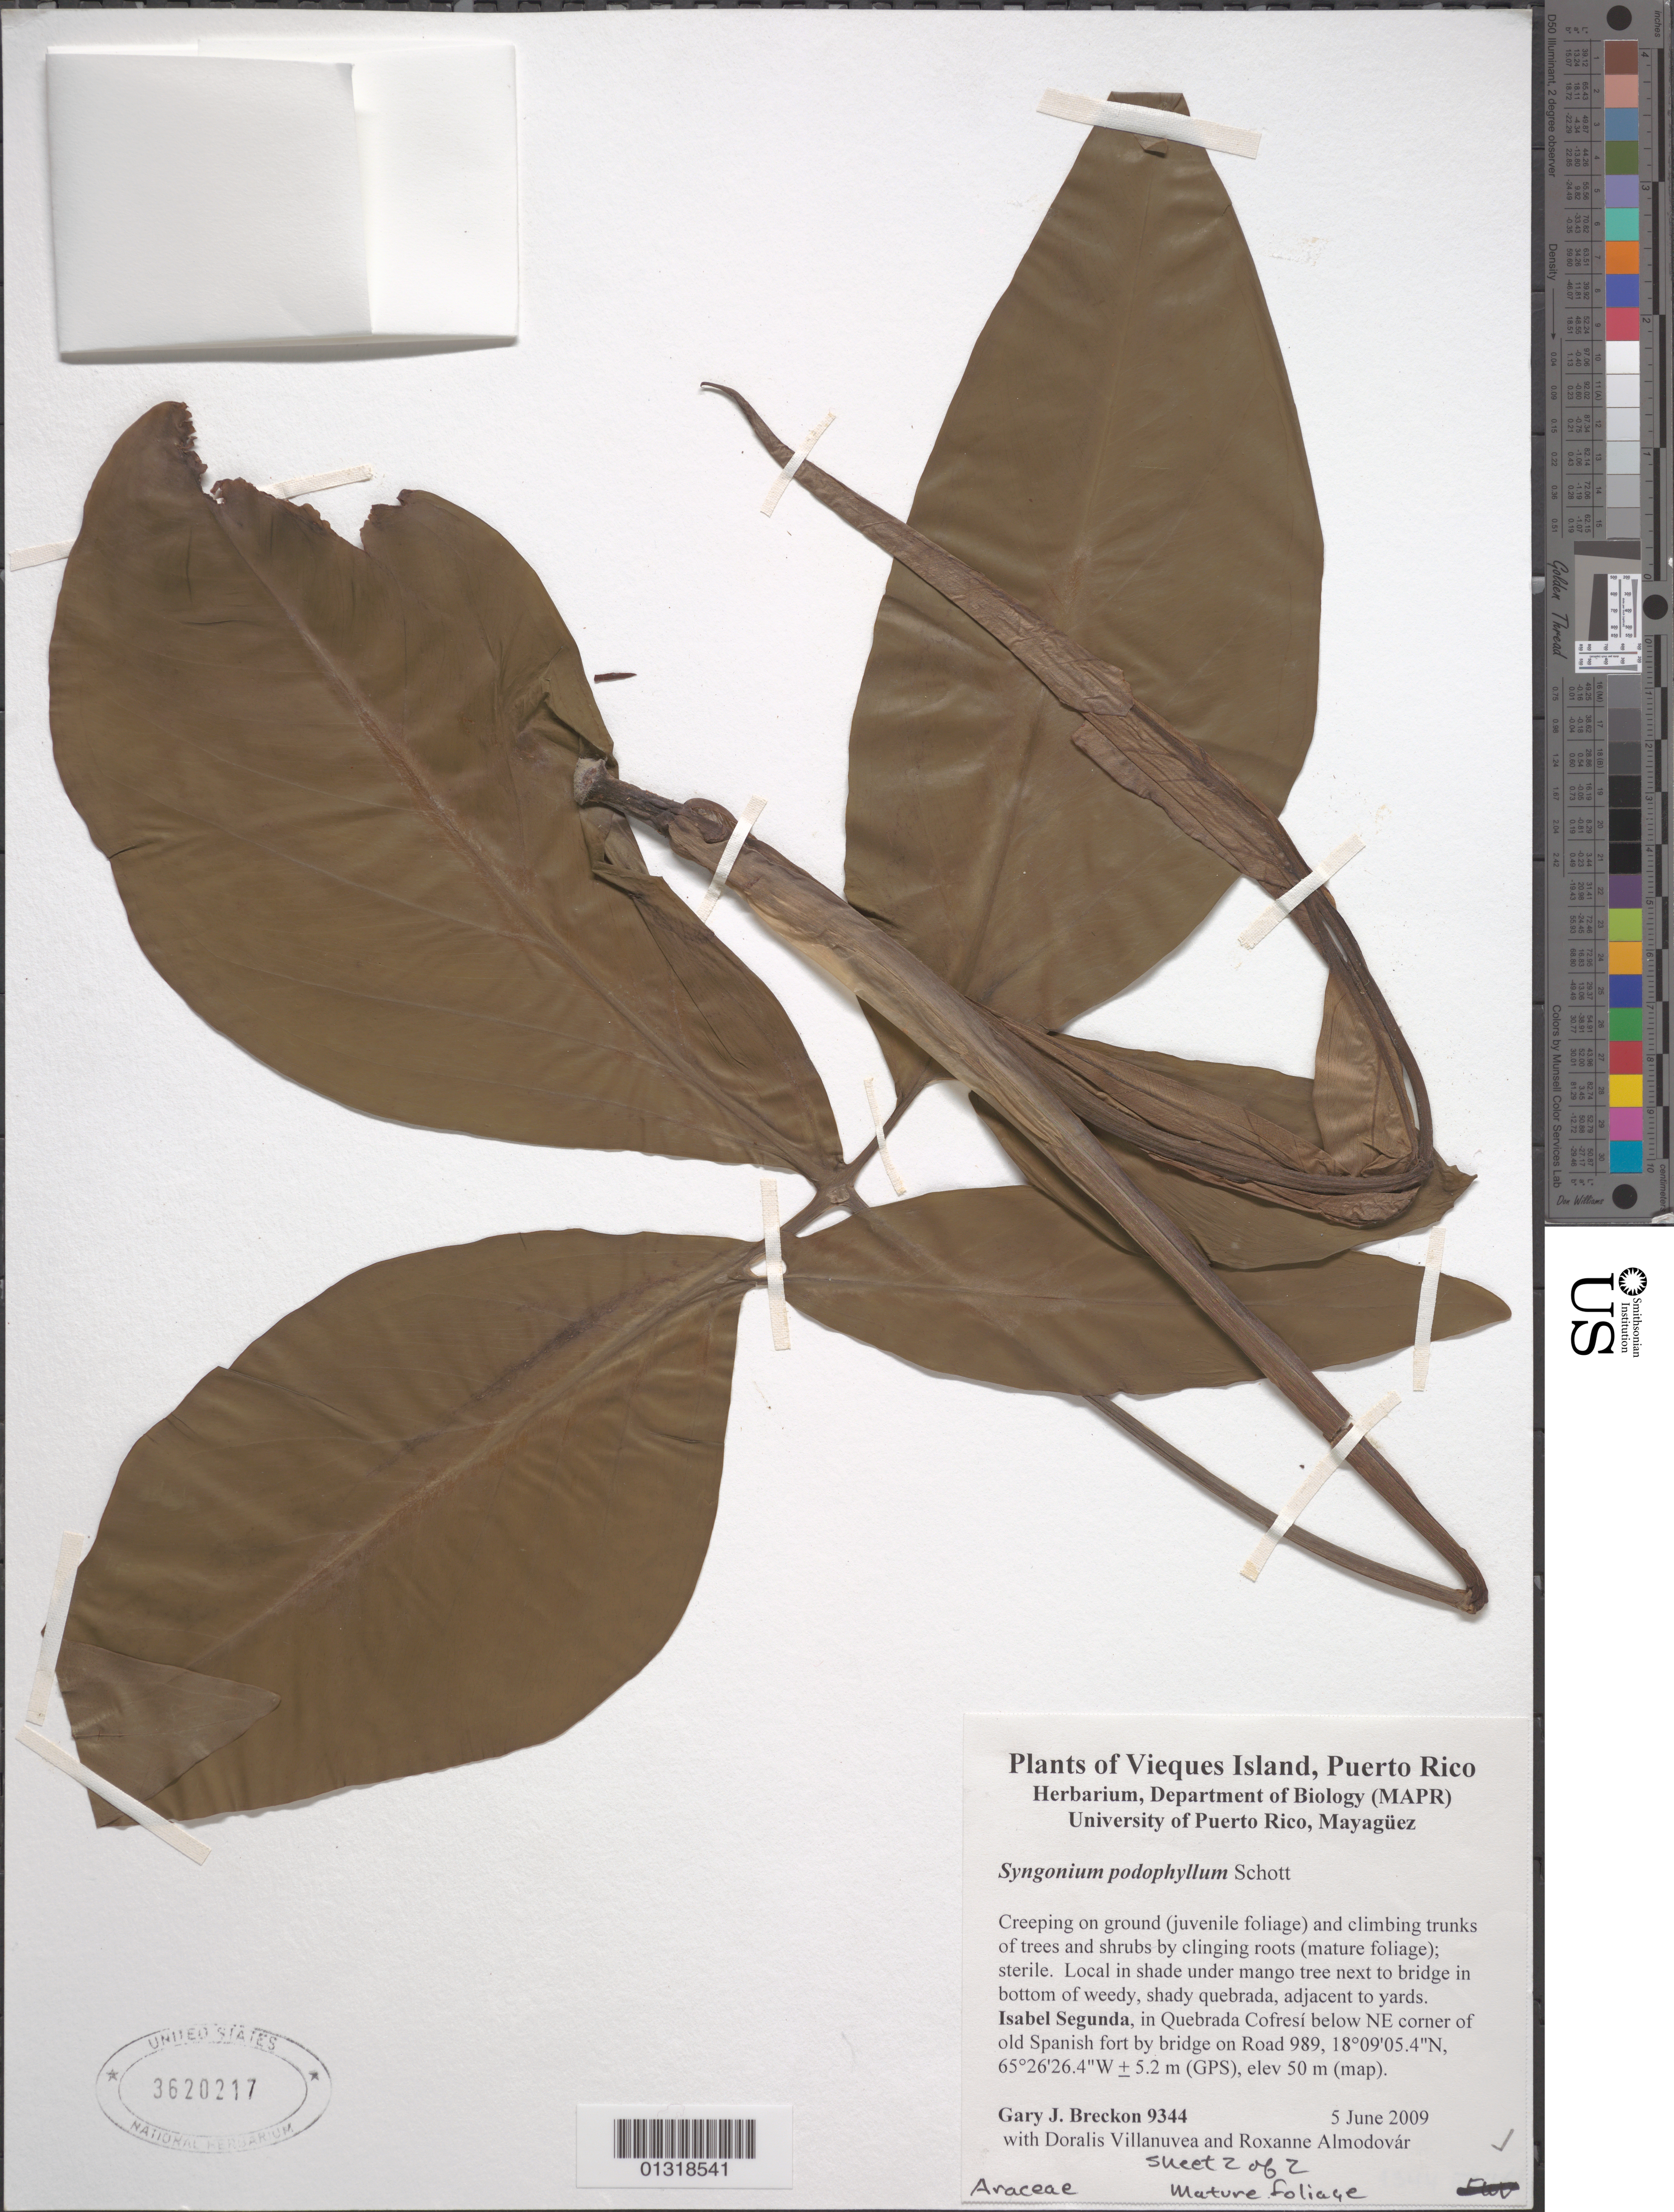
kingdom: Plantae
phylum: Tracheophyta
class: Liliopsida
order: Alismatales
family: Araceae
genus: Syngonium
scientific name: Syngonium podophyllum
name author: Schott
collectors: G. Breckon, D. Villanuvea & R. Almodóvar-Pérez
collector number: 9344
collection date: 2009-06-05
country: Puerto Rico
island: Vieques I.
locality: Isabel Segunda, in Quebrada Cofresí below NE corner of old Spanish fort by bridge on Road 989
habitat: Local in shade under mango tree next to bridge in bottom of weedy, shady quebrada, adjacent to yards.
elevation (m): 50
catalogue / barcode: US 3620217